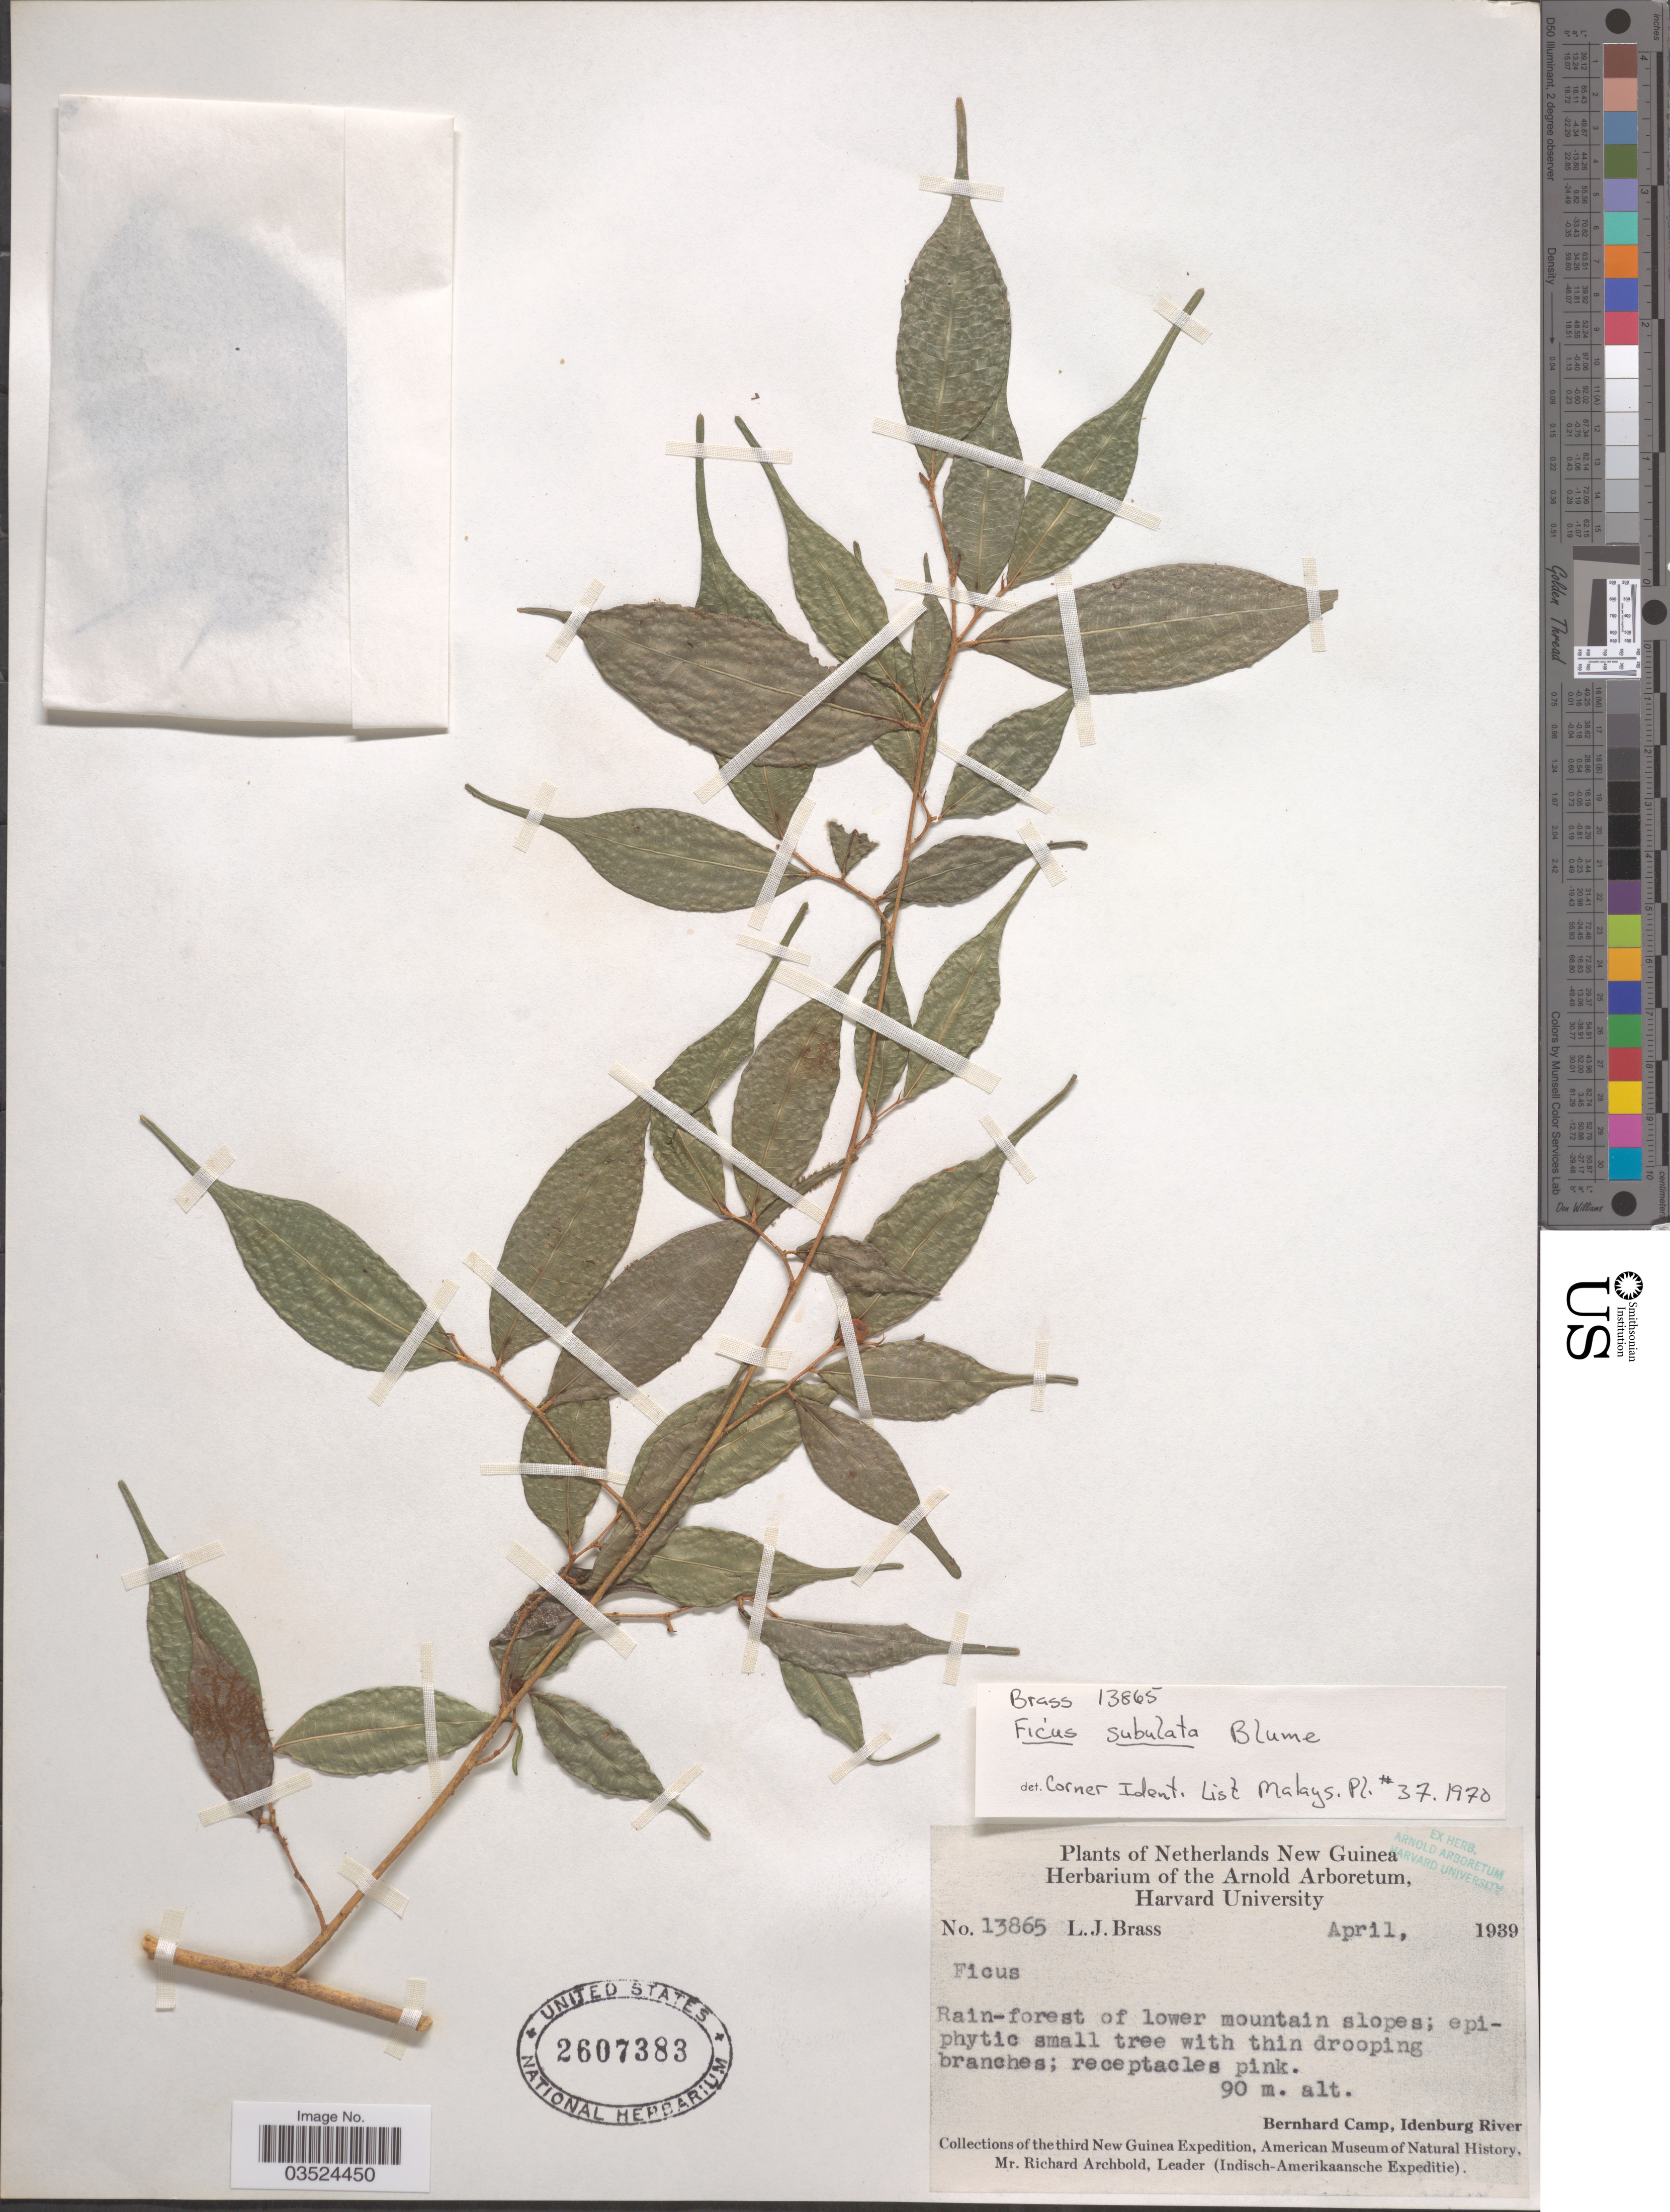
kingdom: Plantae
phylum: Tracheophyta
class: Magnoliopsida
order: Rosales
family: Moraceae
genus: Ficus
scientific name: Ficus subulata var. subulata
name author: Blume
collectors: L. J. Brass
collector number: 13865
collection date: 1939-04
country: Indonesia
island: New Guinea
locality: Netherlands New Guinea. Bernhard Camp, Idenburg River.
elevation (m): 90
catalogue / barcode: US 2607383